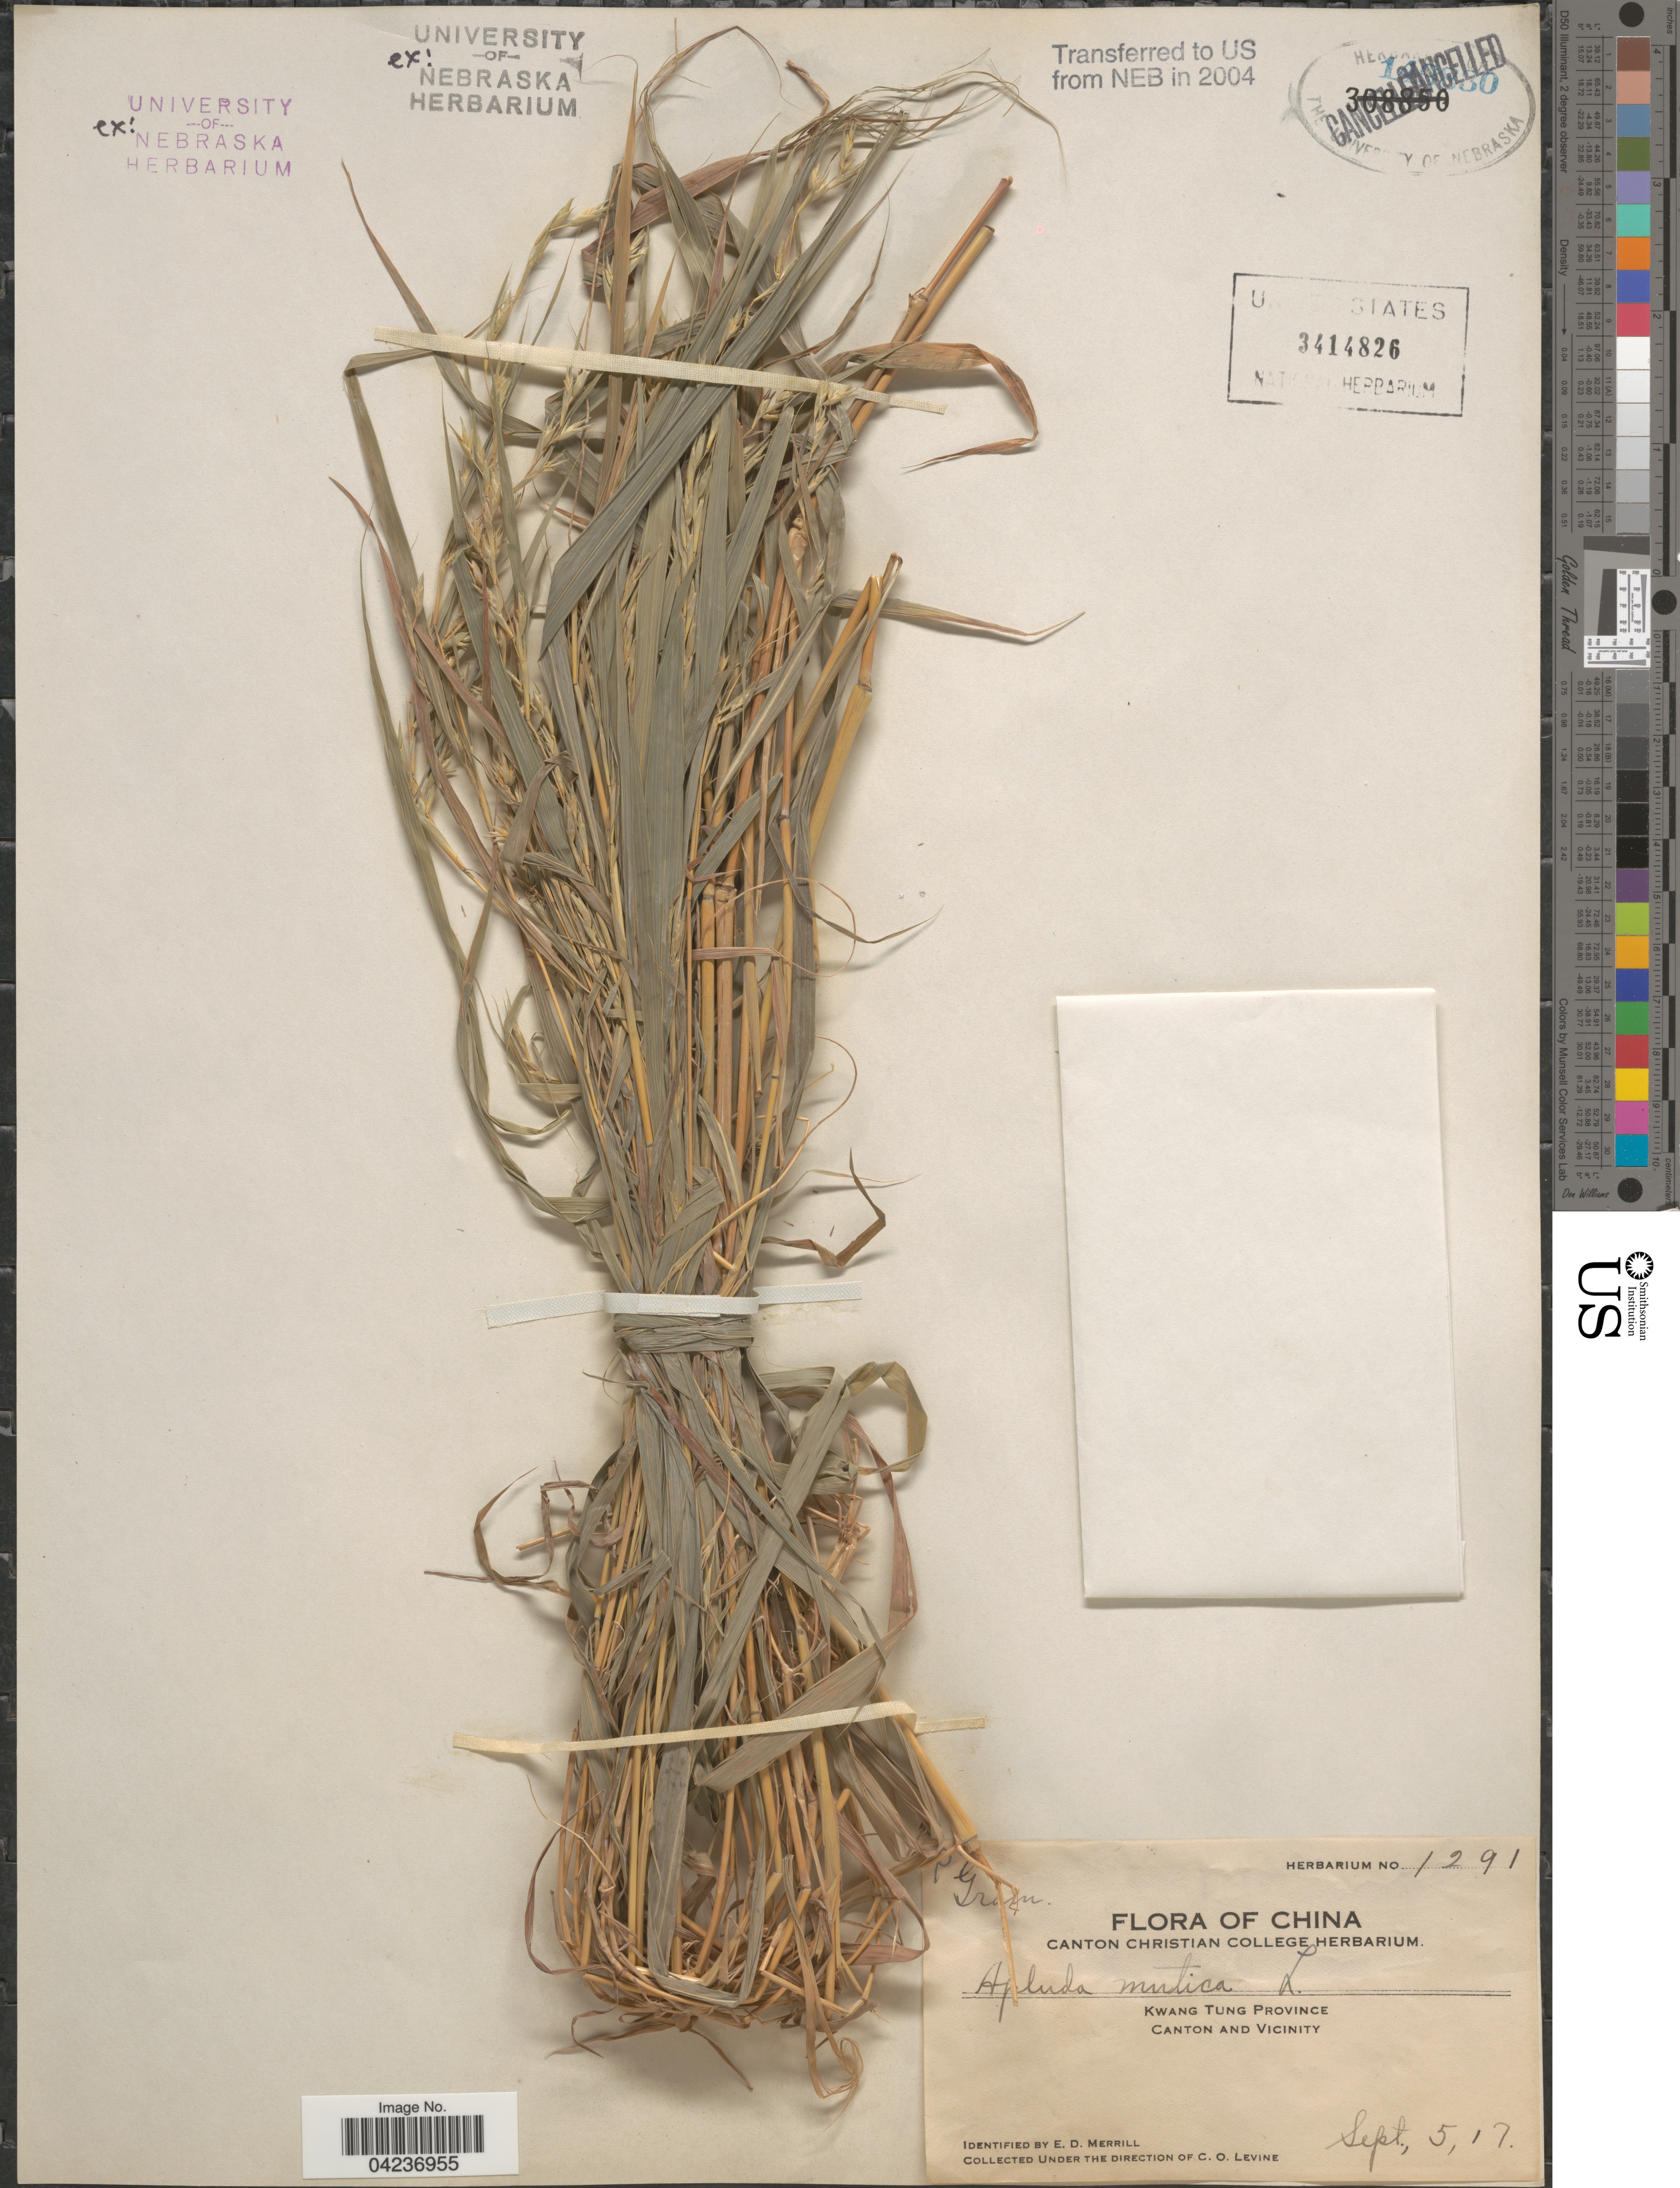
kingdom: Plantae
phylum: Tracheophyta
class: Liliopsida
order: Poales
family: Poaceae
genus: Apluda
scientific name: Apluda mutica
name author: L.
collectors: C. O. Levine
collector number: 1291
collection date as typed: Transcribed d/m/y: 5/9/17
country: China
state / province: Guangdong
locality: Kwang Tung Province. Canton and Vicinity.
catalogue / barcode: US 3414826